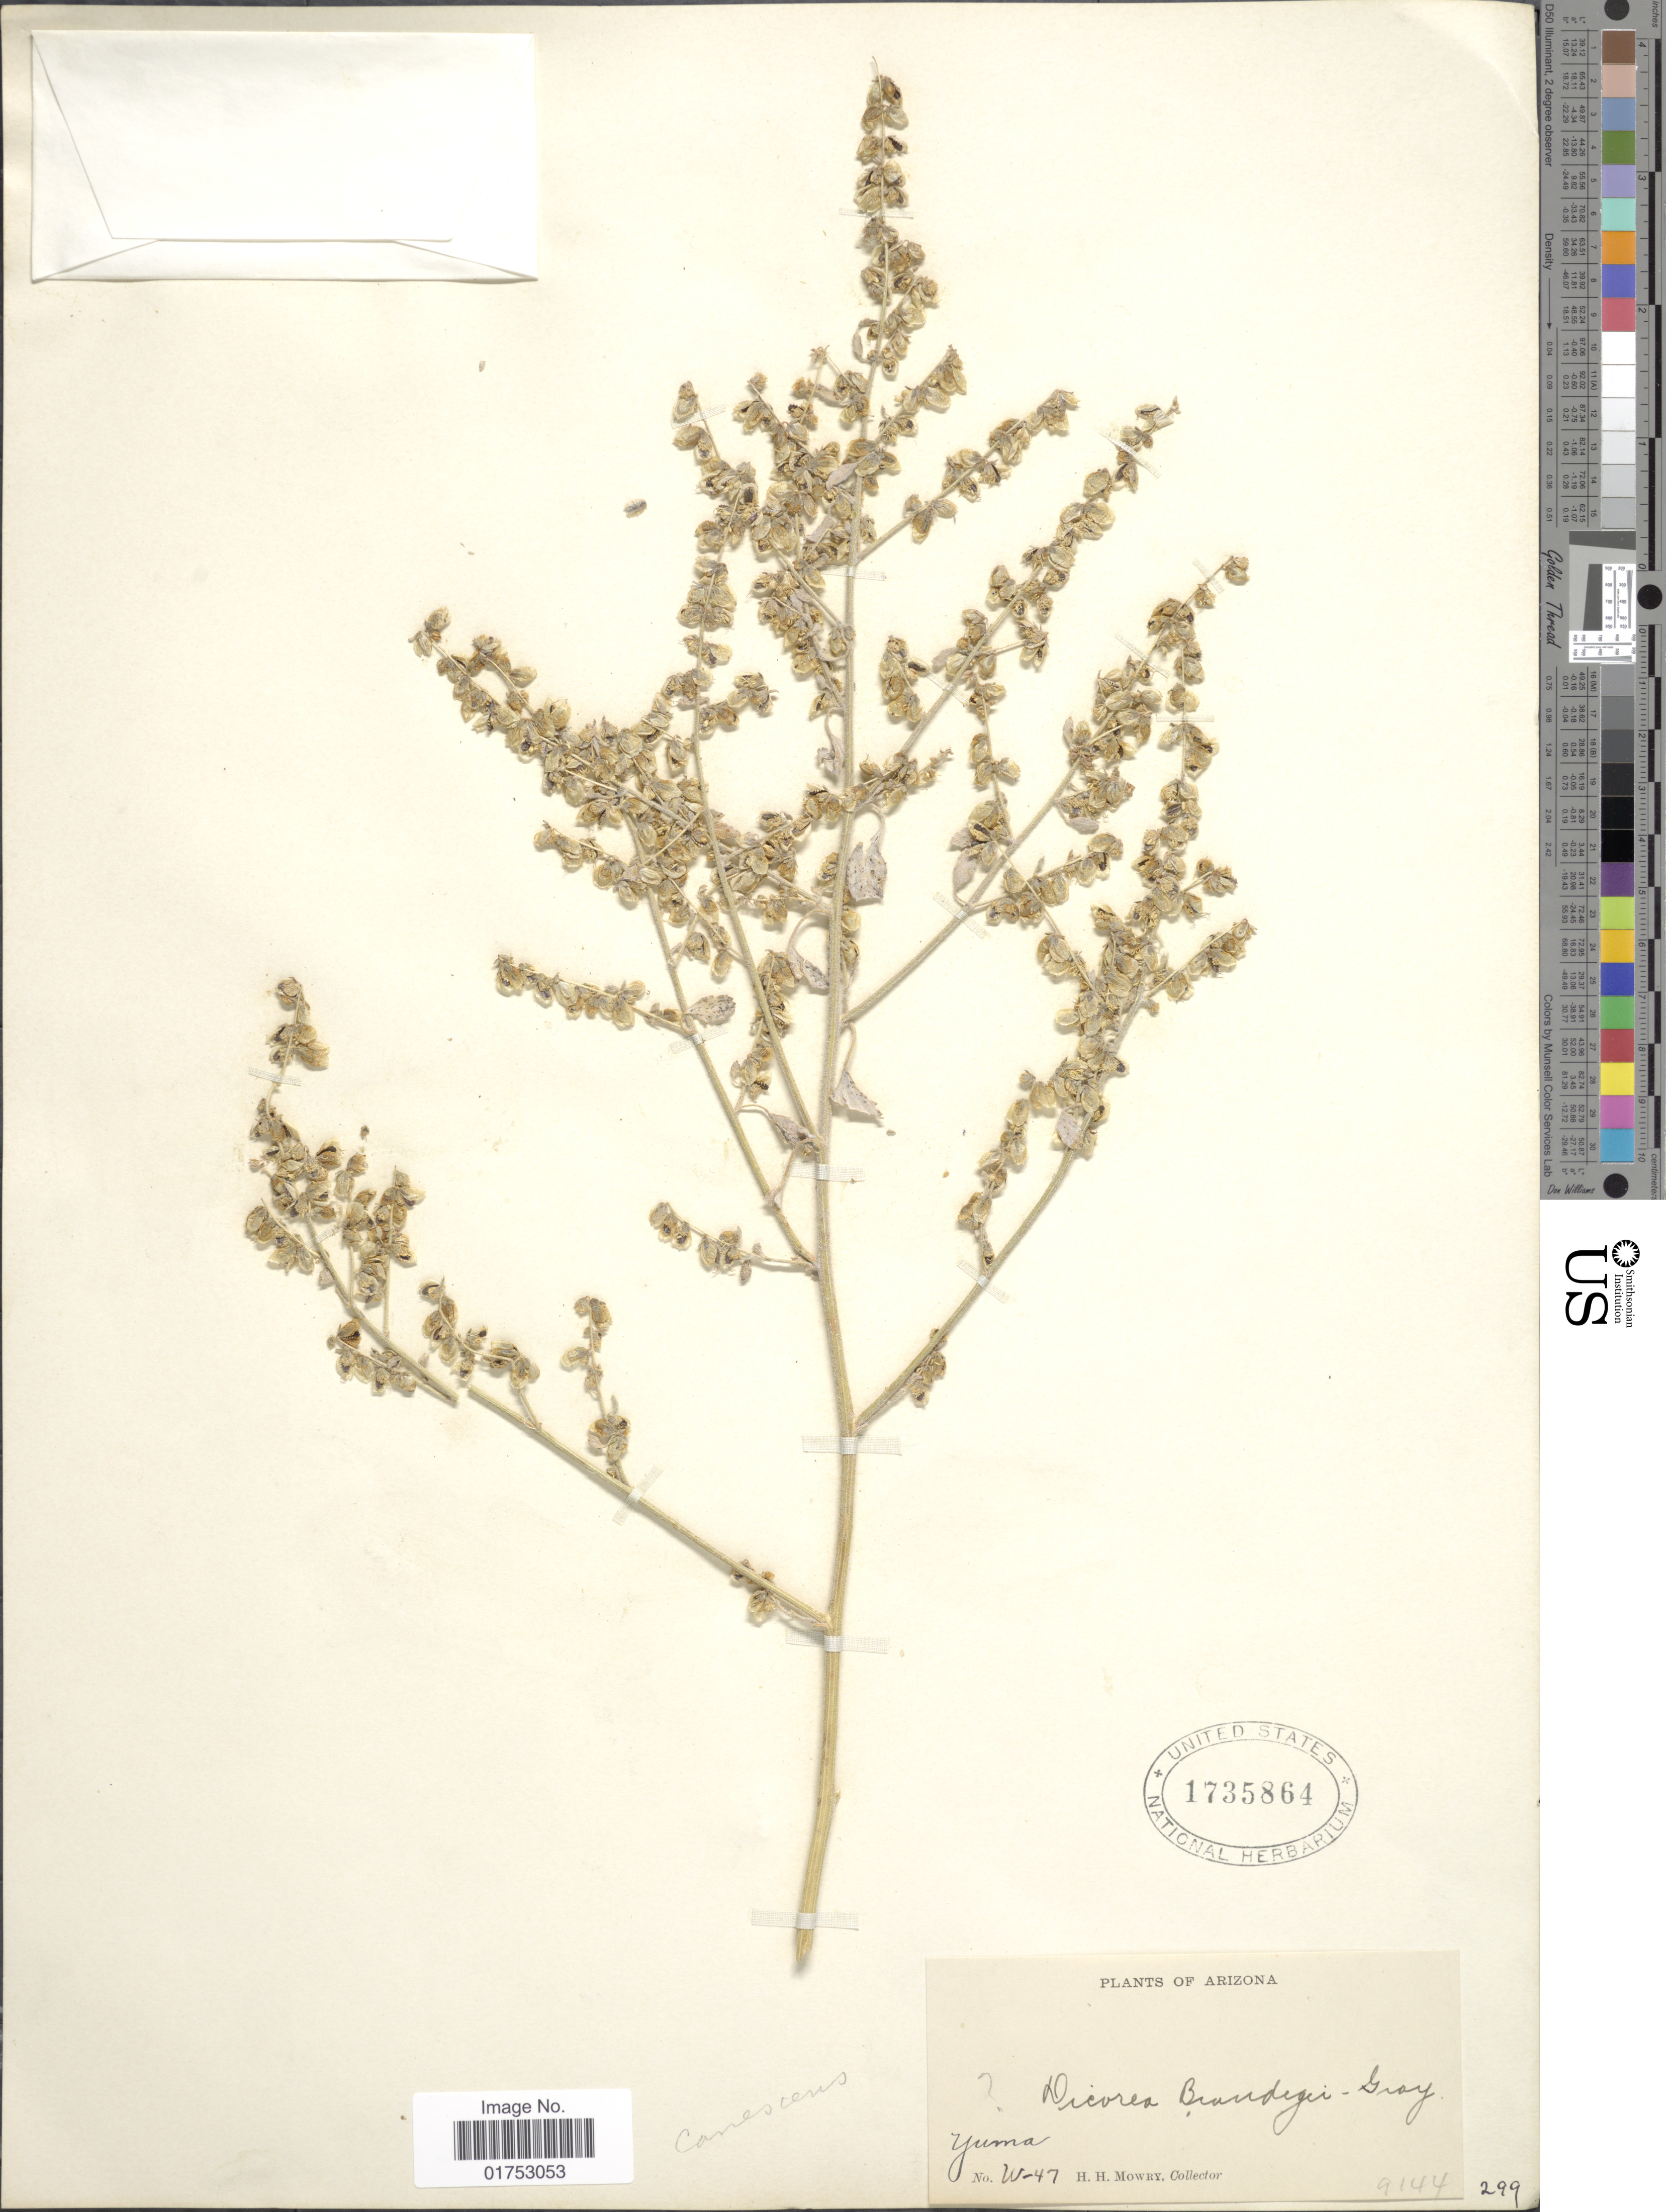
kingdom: Plantae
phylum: Tracheophyta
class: Magnoliopsida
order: Asterales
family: Asteraceae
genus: Dicoria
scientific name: Dicoria canescens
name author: A. Gray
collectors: H. Mowry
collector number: W-47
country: United States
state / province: Arizona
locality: Yuma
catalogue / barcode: US 1735864